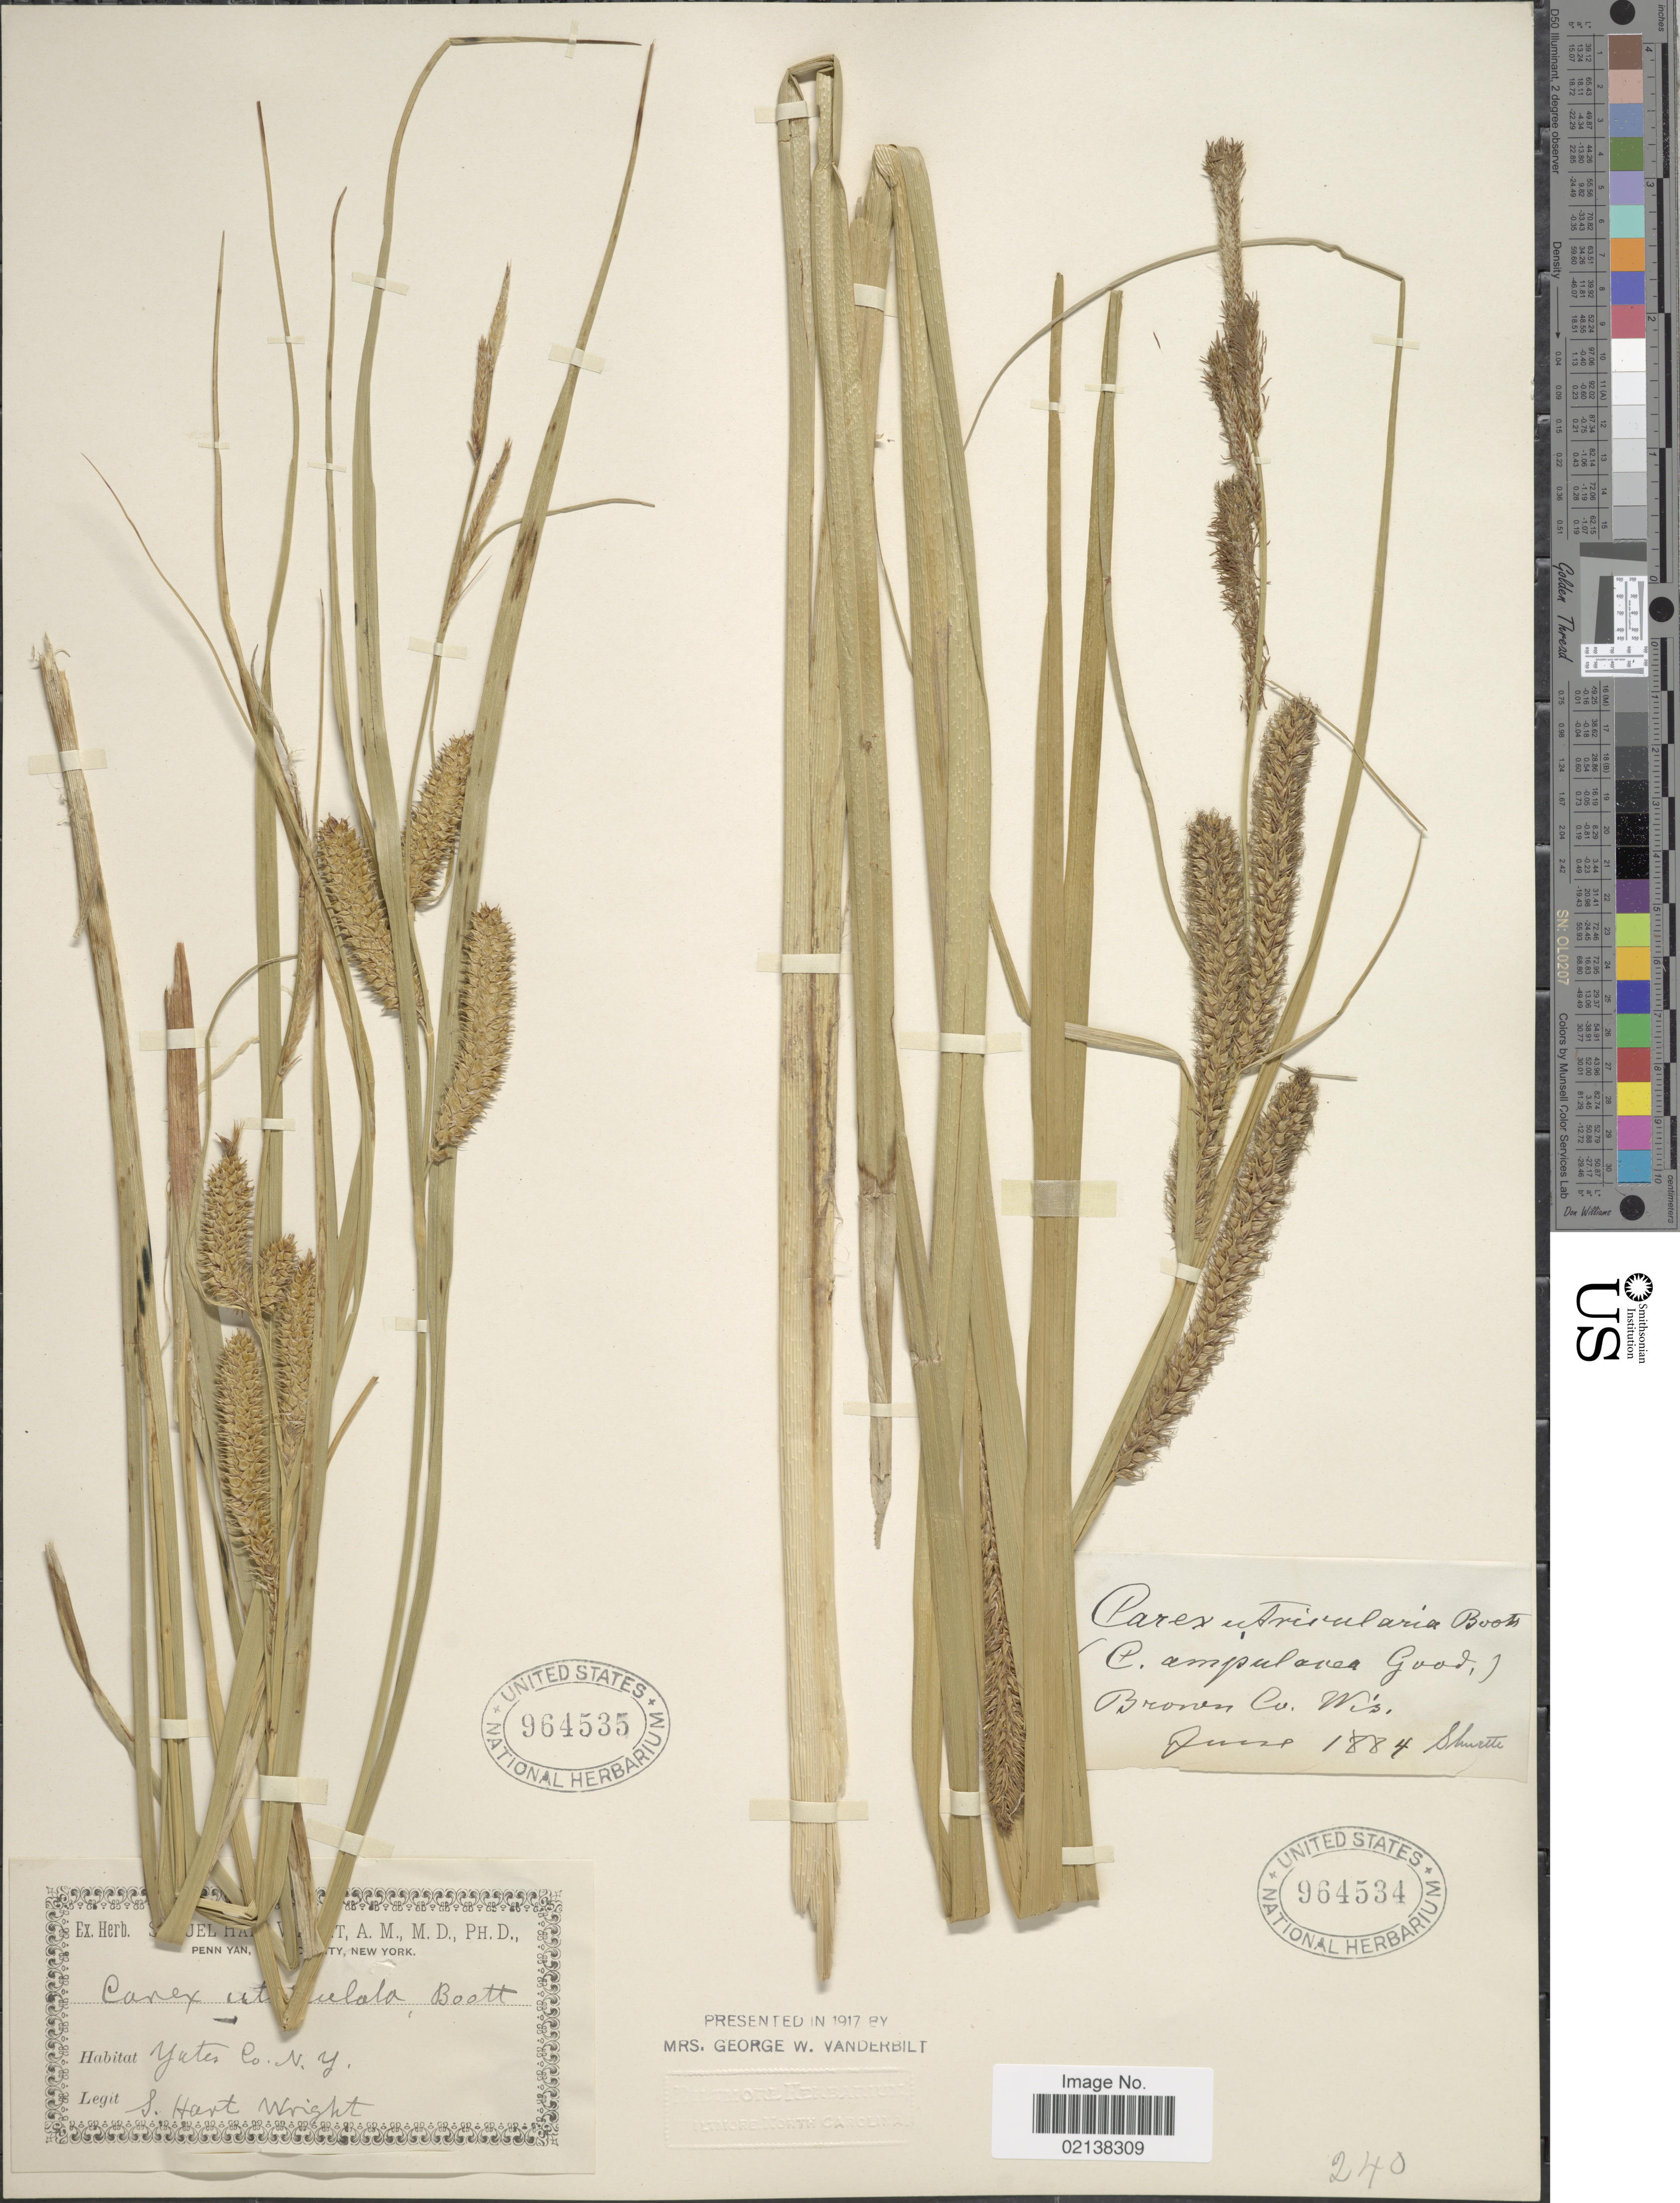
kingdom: Plantae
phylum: Tracheophyta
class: Liliopsida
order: Poales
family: Cyperaceae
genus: Carex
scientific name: Carex utriculata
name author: Boott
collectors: S. H. Wright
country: United States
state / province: New York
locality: Yates Co.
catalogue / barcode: US 964535